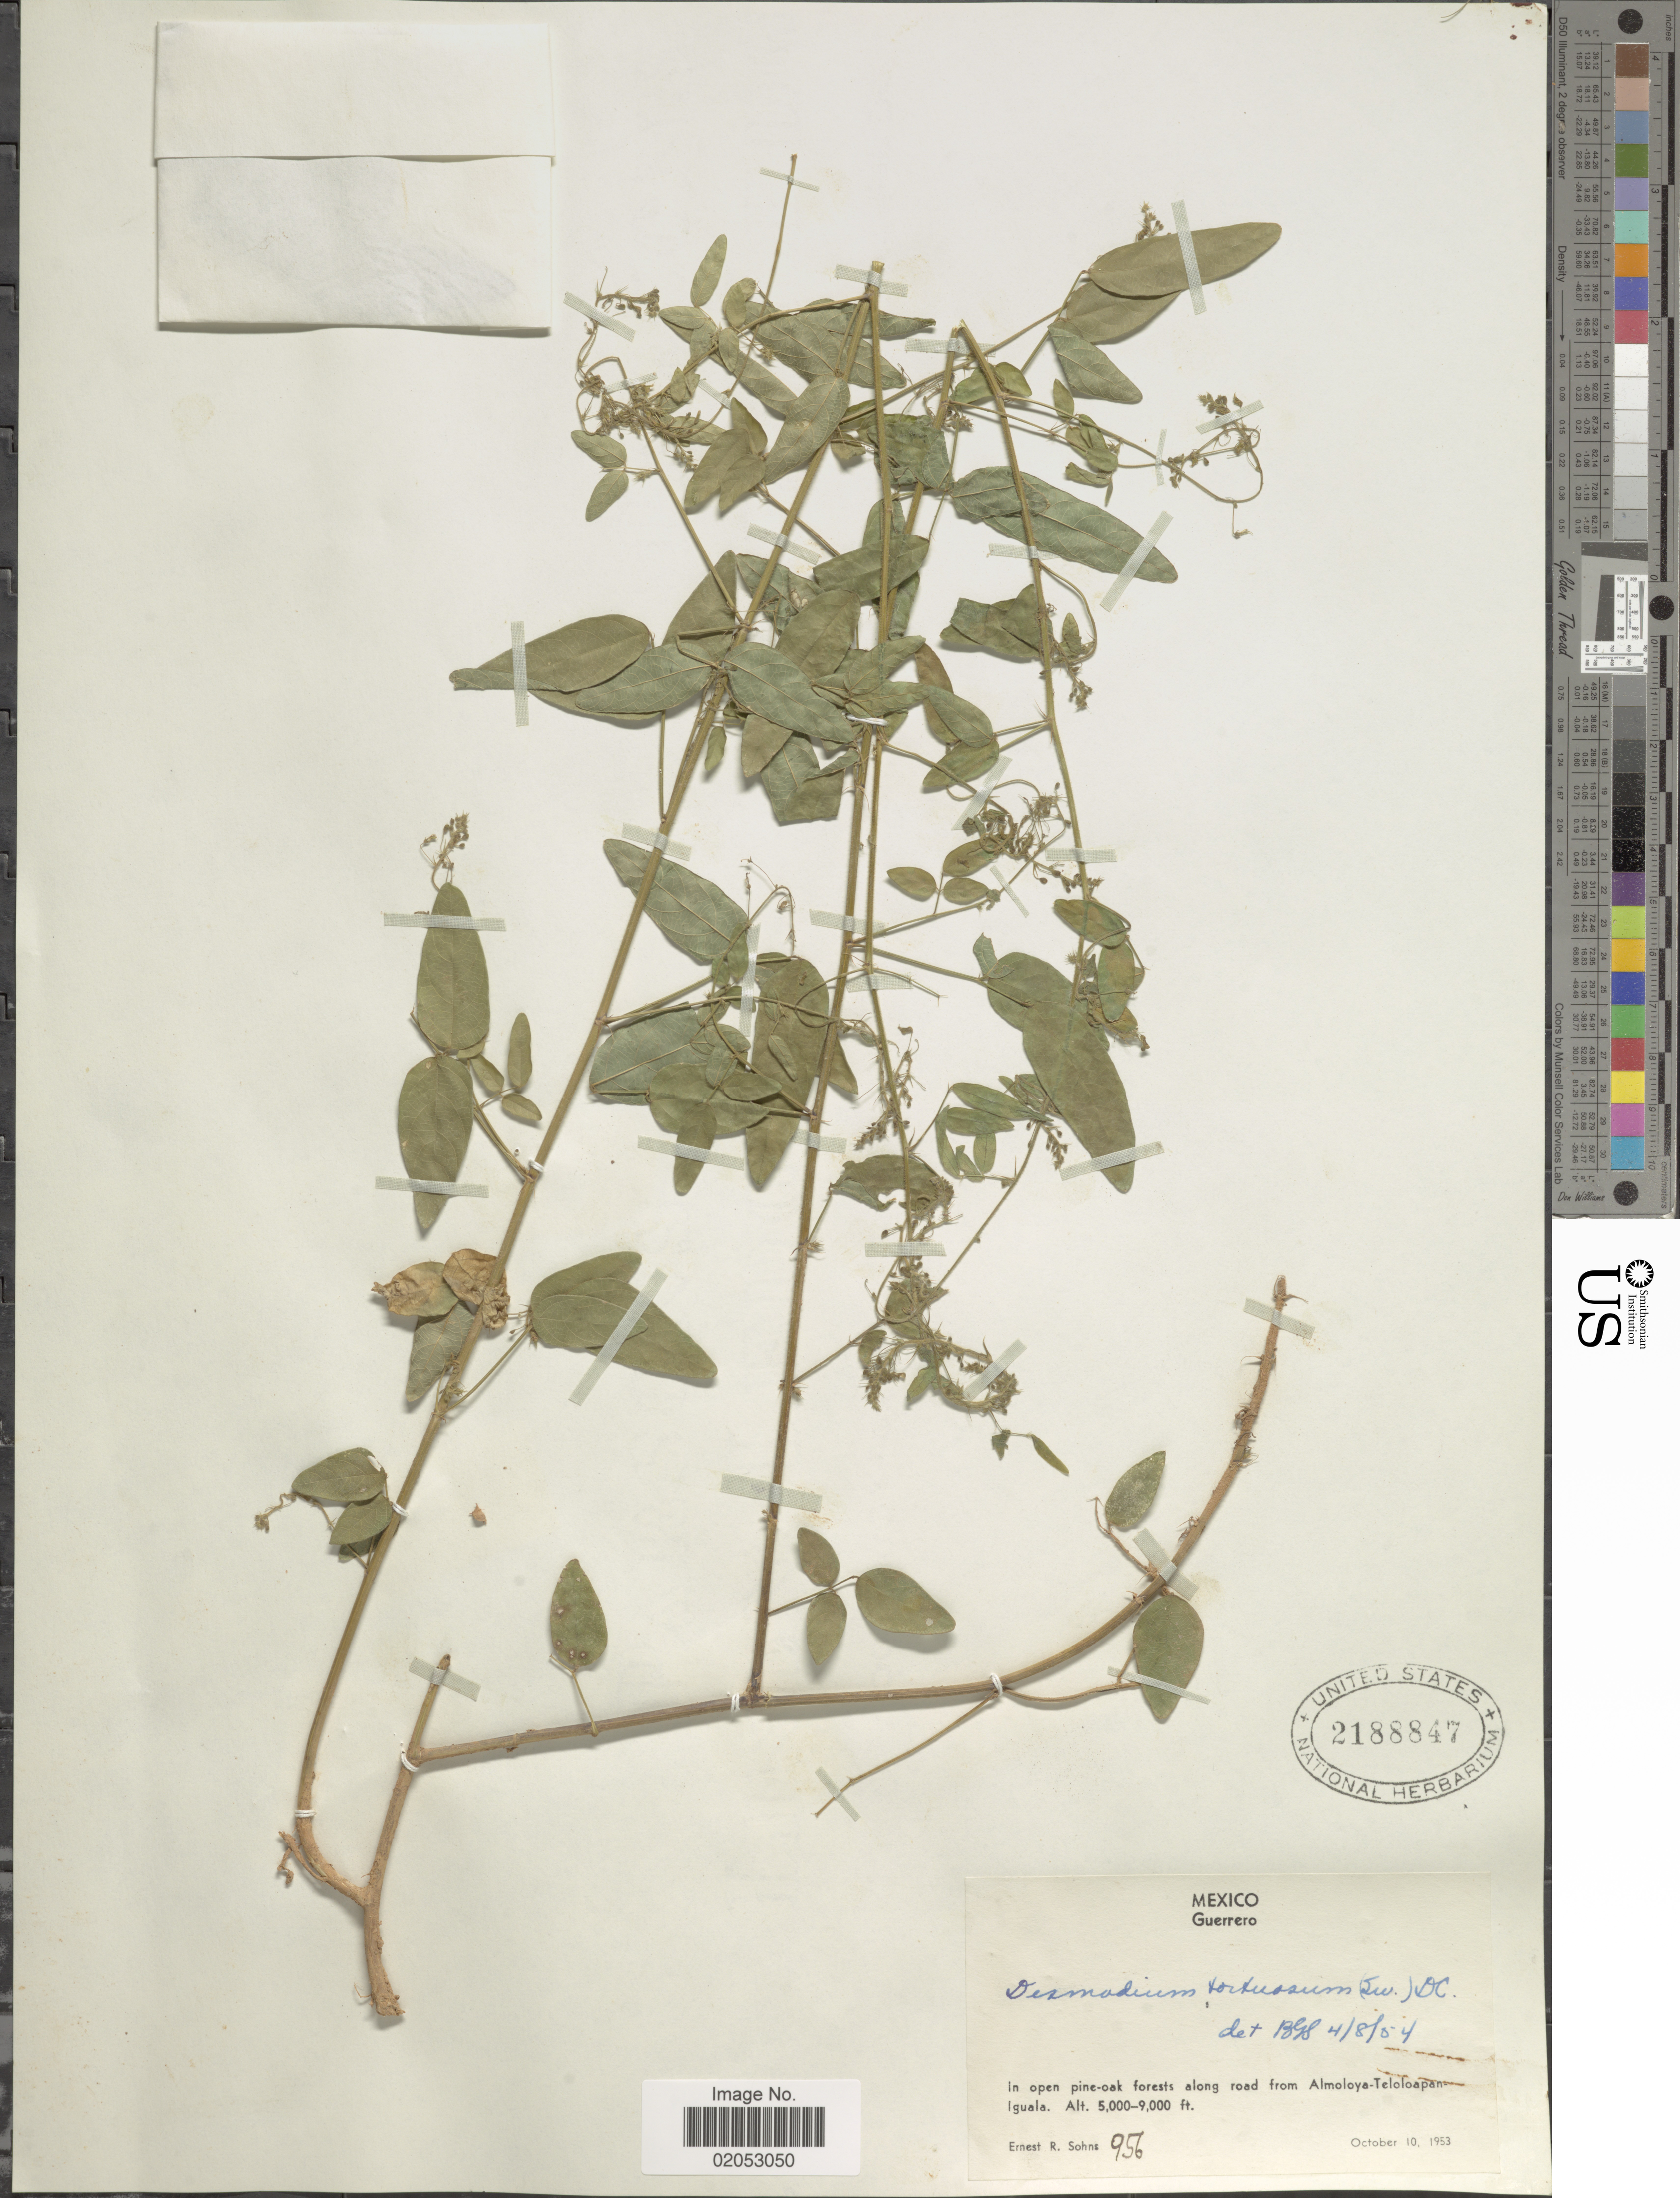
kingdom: Plantae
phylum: Tracheophyta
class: Magnoliopsida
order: Fabales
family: Fabaceae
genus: Desmodium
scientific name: Desmodium tortuosum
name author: (Sw.) DC.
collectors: E. R. Sohns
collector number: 956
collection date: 1953-10-10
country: Mexico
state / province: Guerrero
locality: In open pine-oak along road from Almoloya-Teloloapan-Iguala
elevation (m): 1524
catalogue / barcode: US 2188847